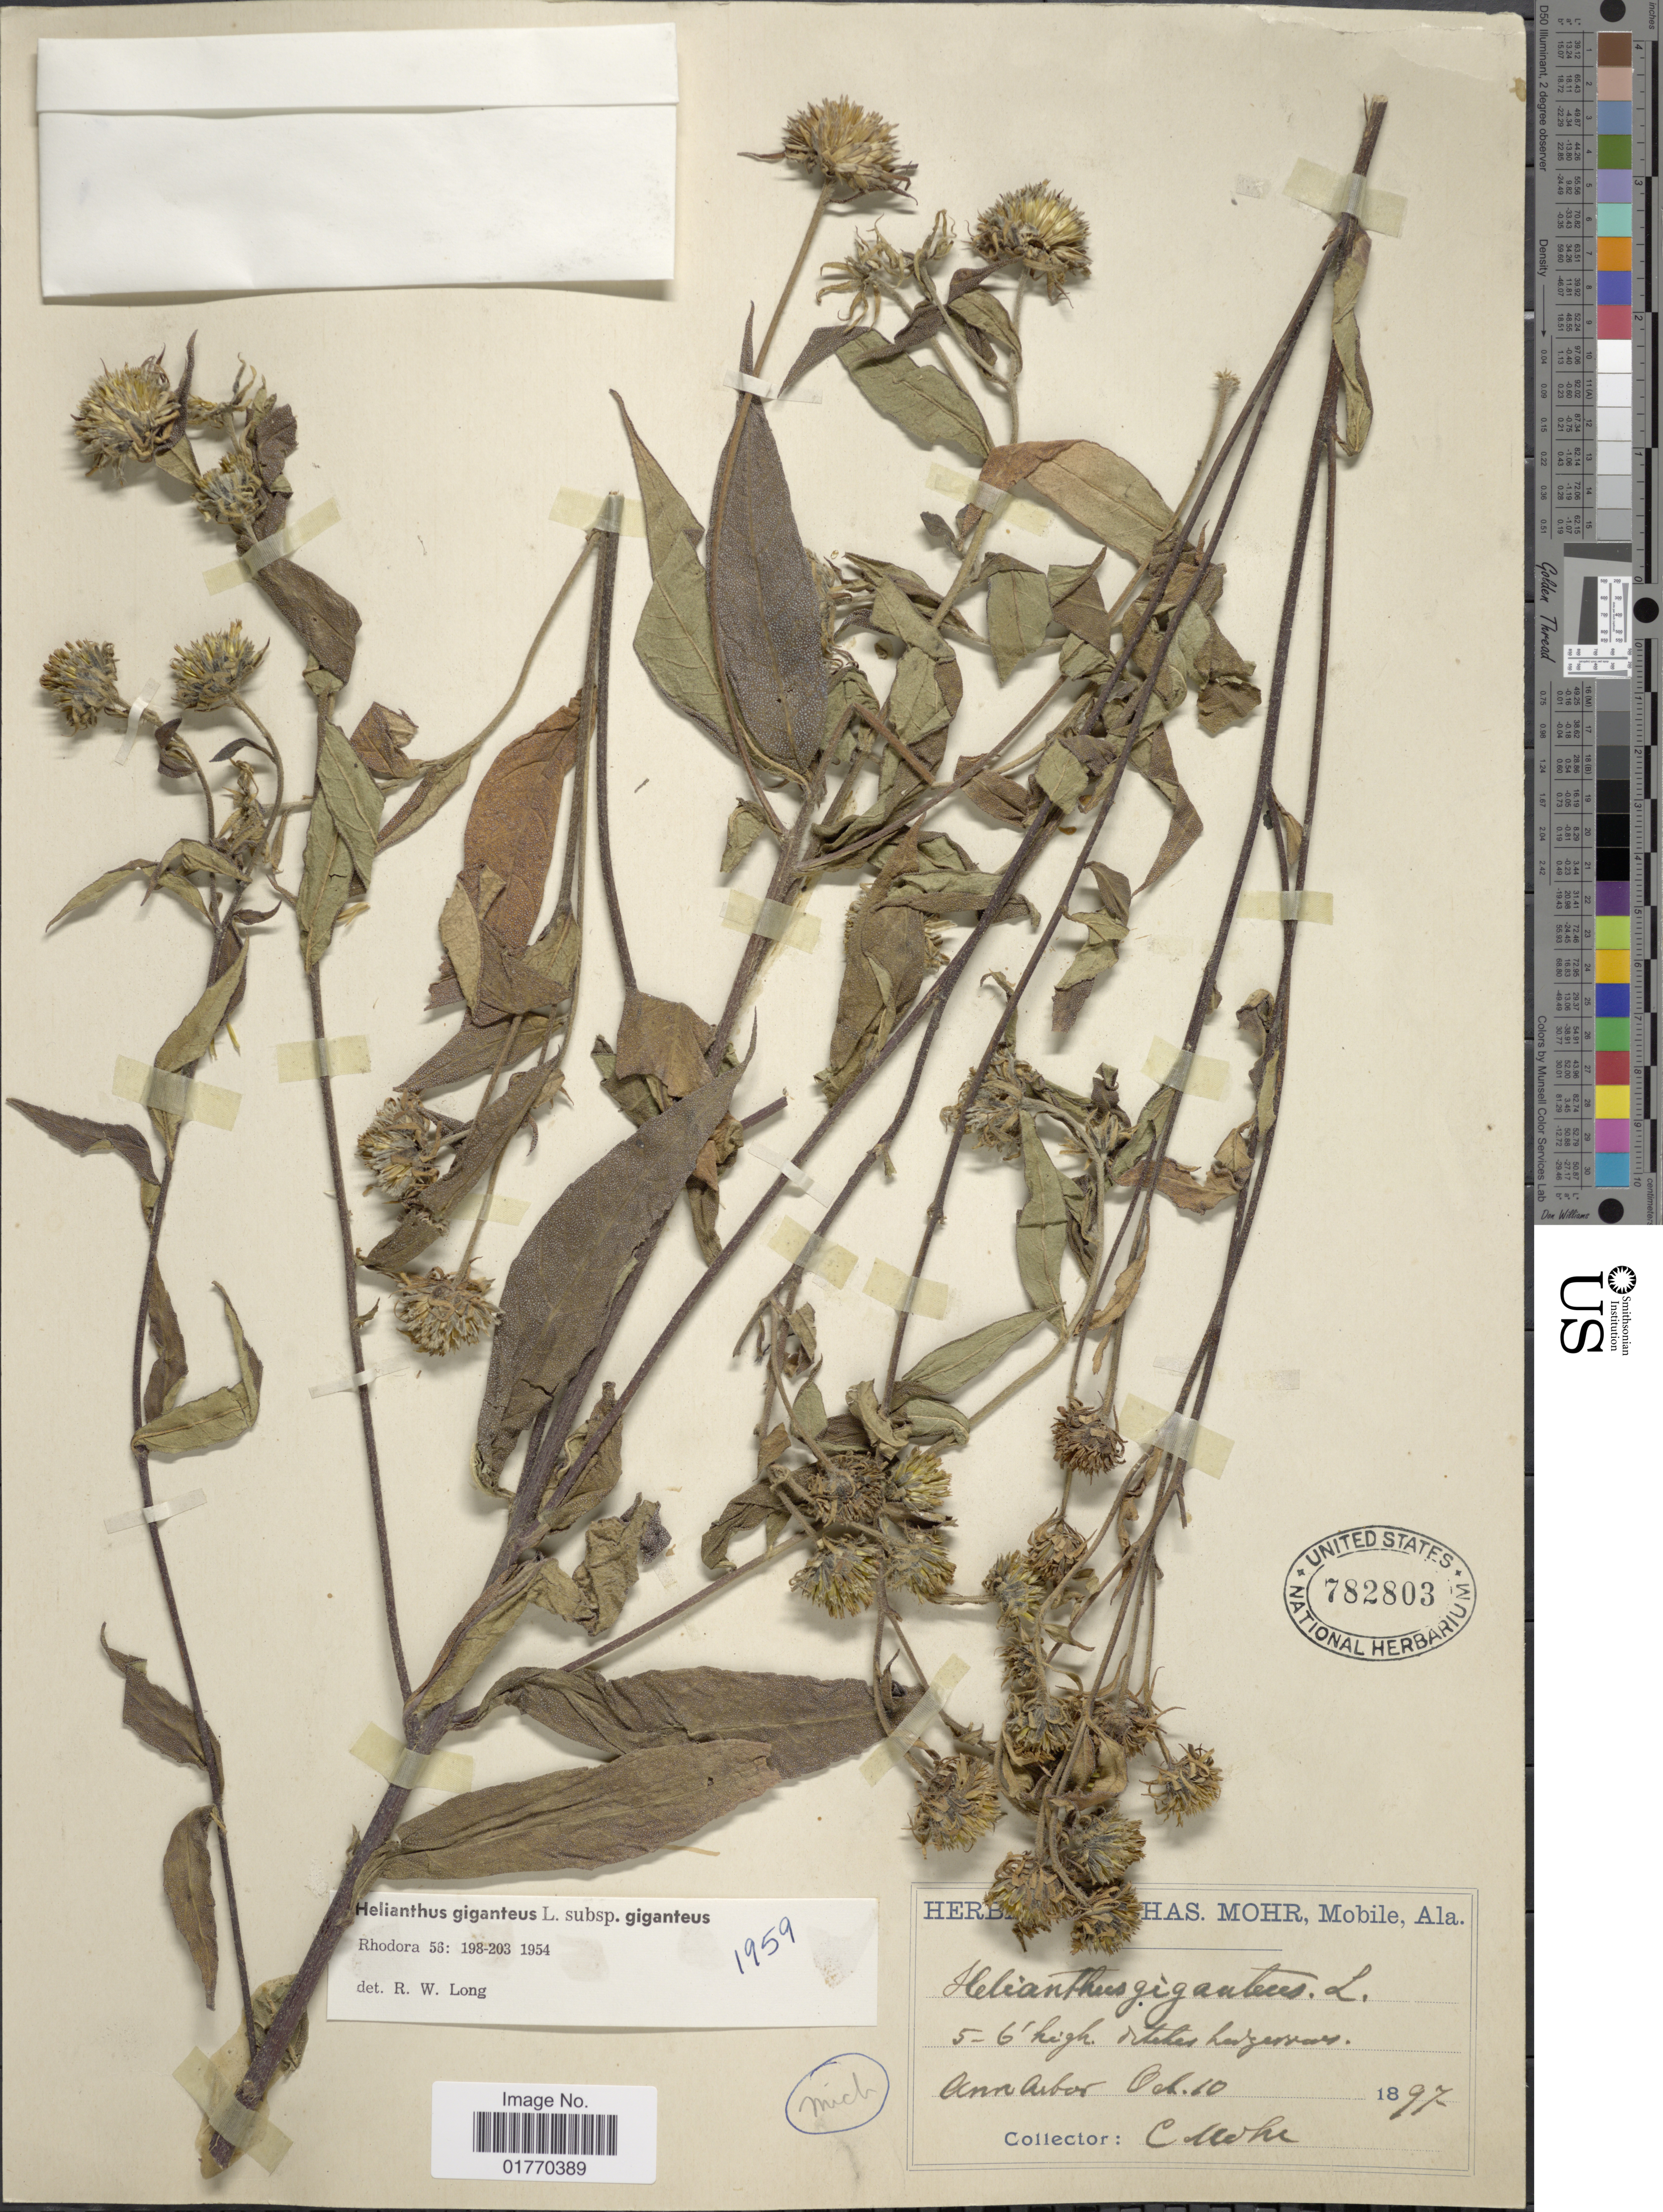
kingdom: Plantae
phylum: Tracheophyta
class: Magnoliopsida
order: Asterales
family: Asteraceae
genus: Helianthus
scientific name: Helianthus giganteus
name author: L.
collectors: Mohr, C. T. (herbarium)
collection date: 1897-10-10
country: United States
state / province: Michigan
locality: Ann Arbor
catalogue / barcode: US 782803